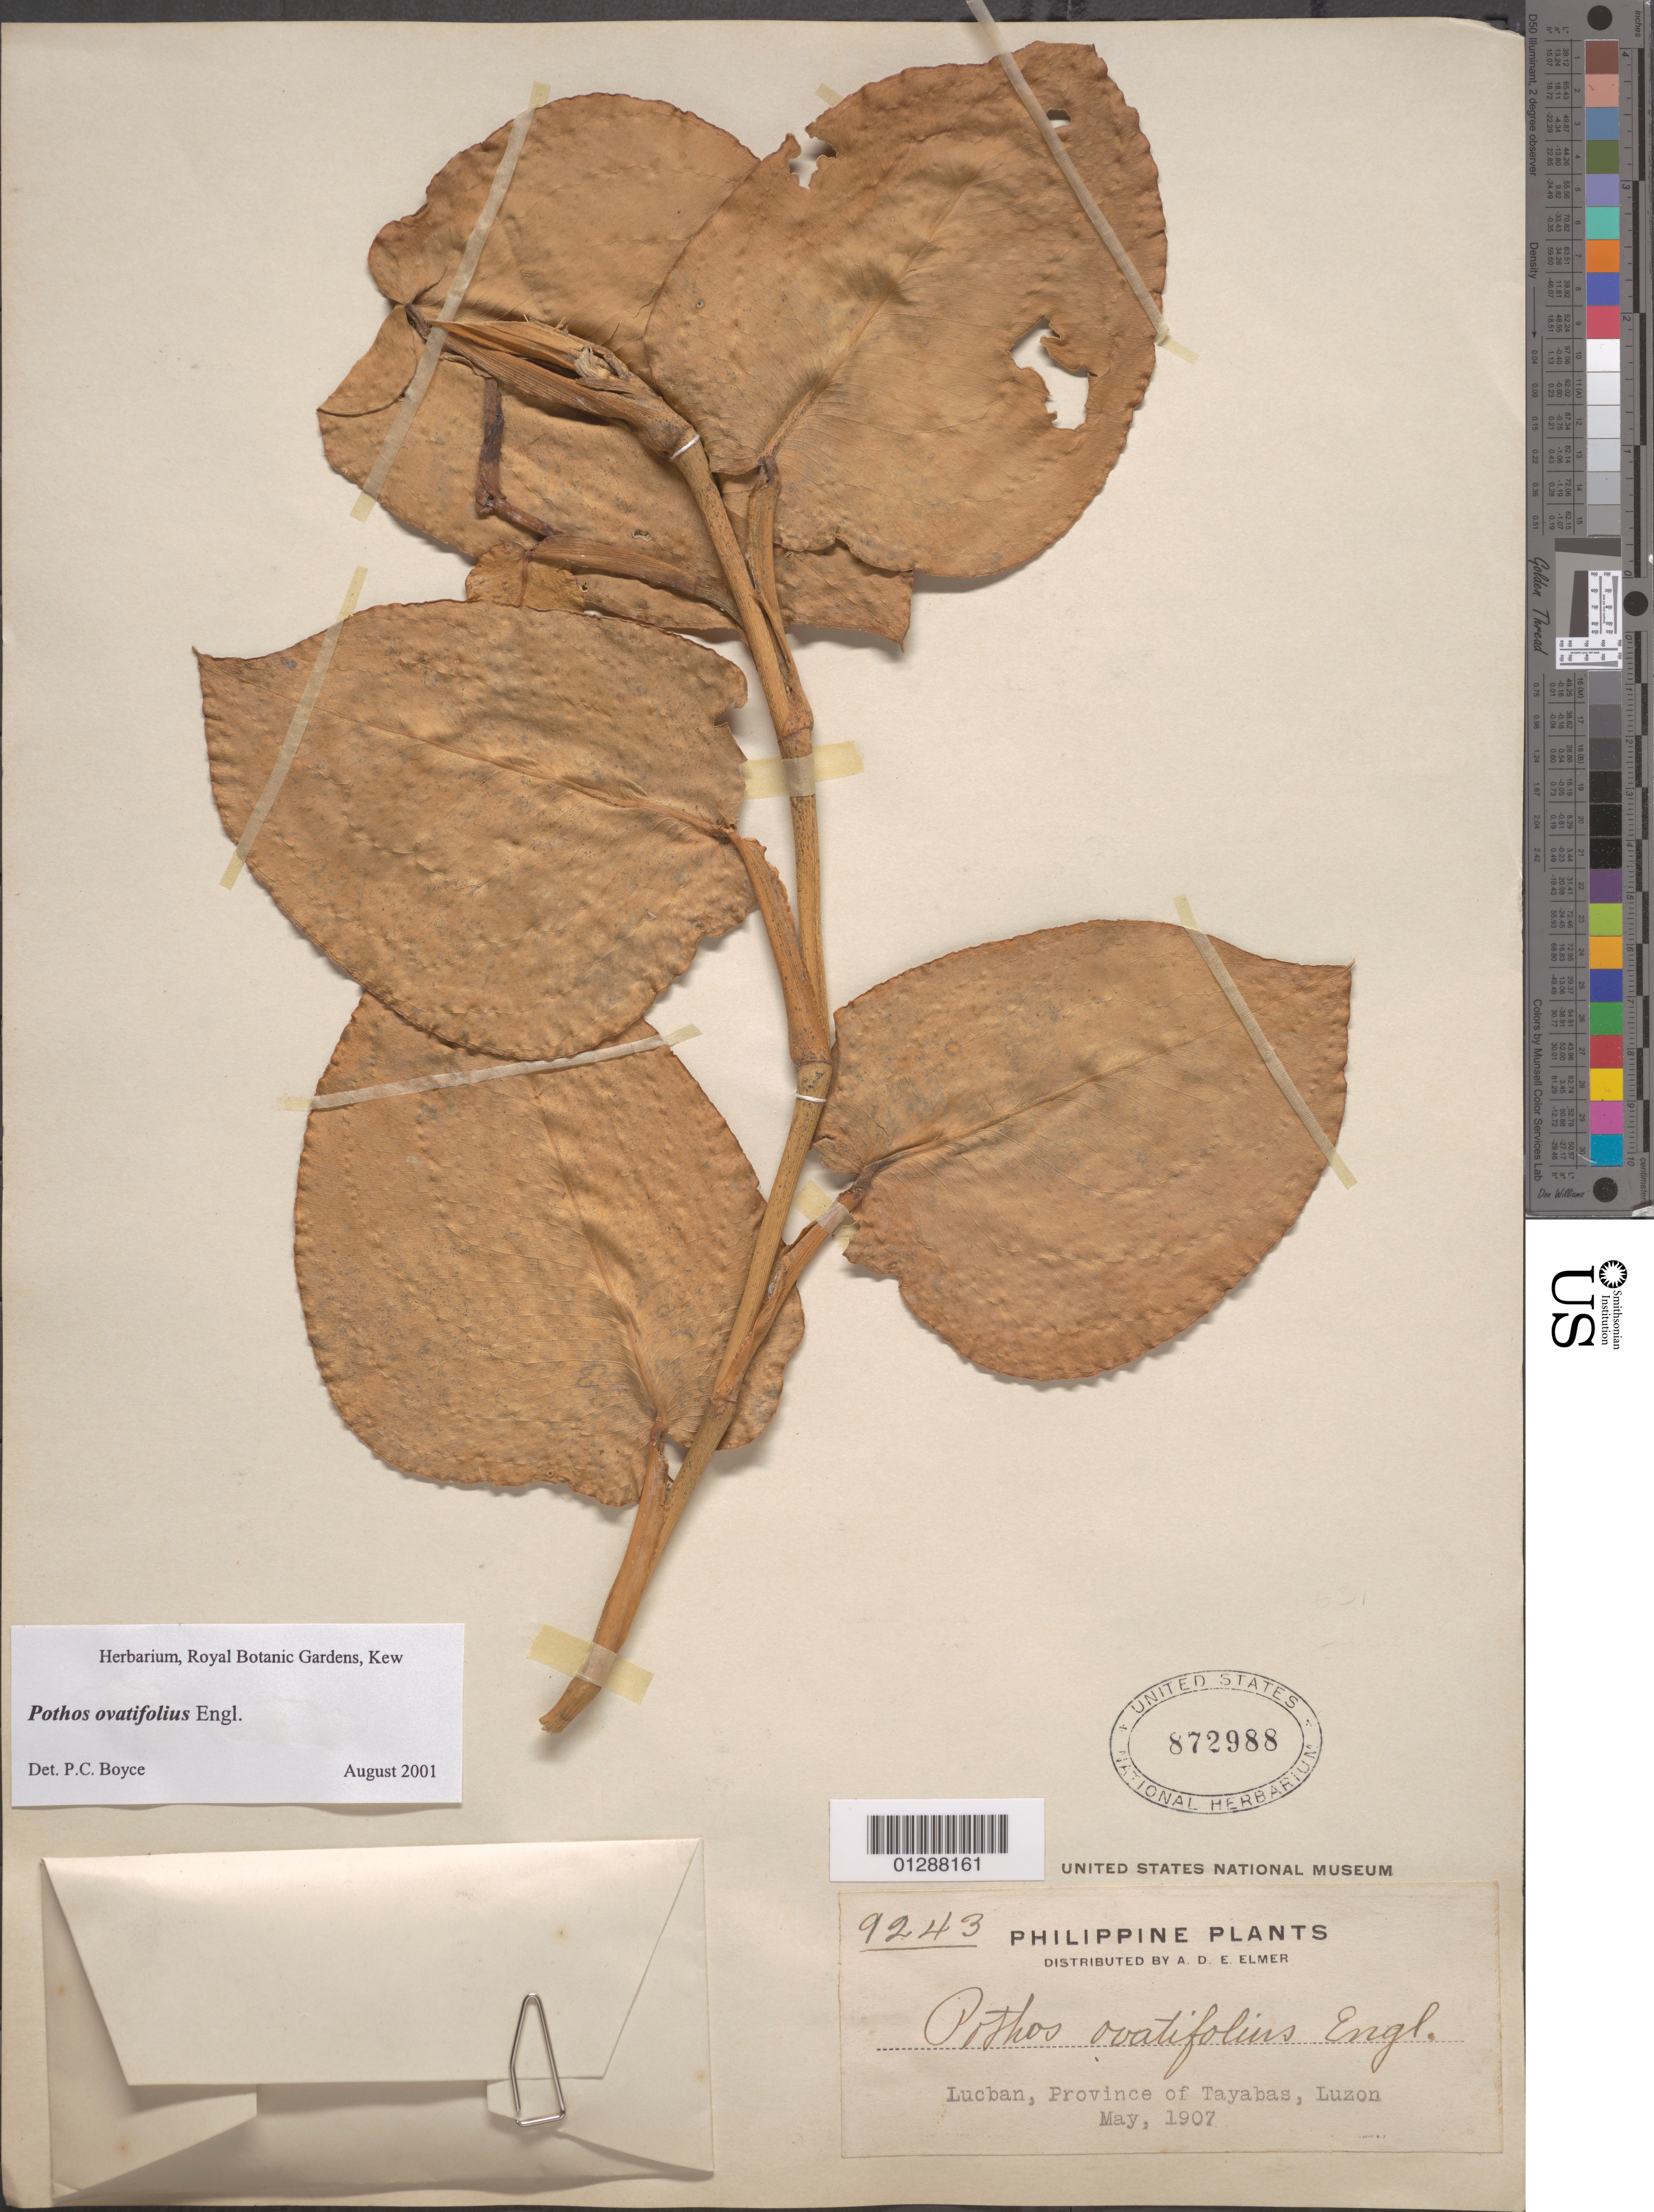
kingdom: Plantae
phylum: Tracheophyta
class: Liliopsida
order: Alismatales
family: Araceae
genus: Pothos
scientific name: Pothos ovatifolius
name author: Engl.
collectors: A. D. E. Elmer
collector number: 9243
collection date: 1907-05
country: Philippines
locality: Lucban, Province of Tayabas, Luzon.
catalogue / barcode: US 872988